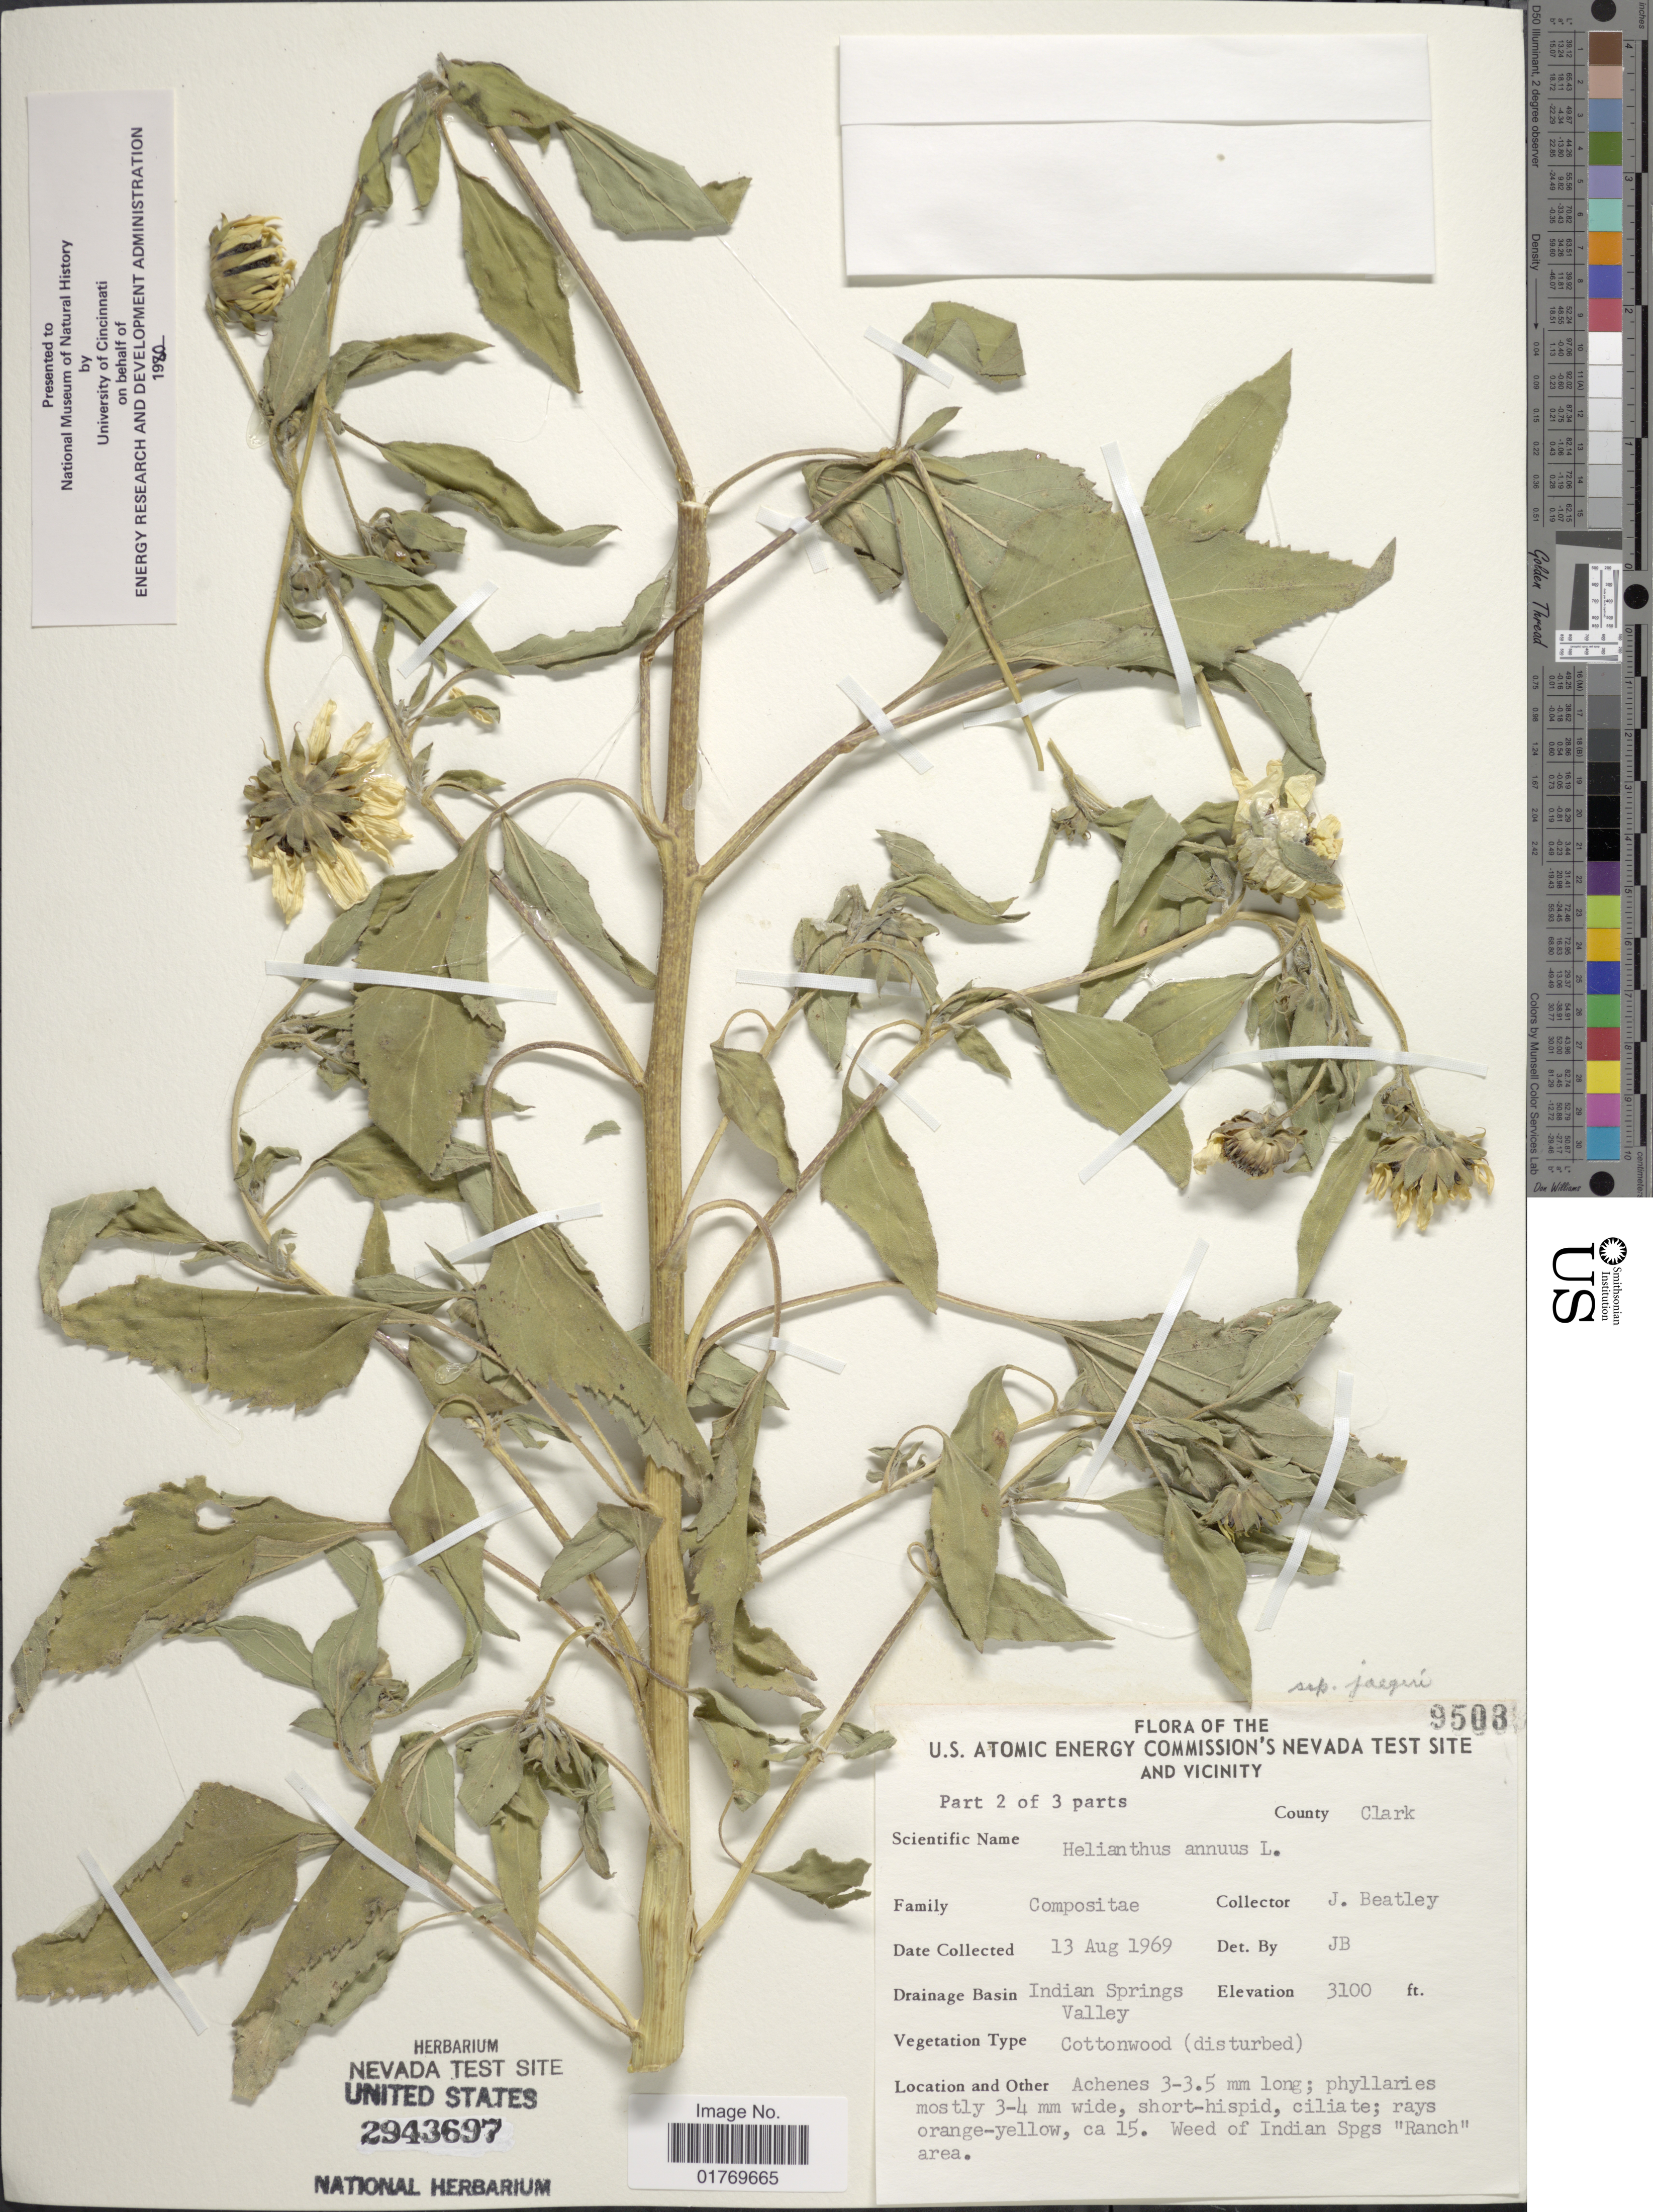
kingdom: Plantae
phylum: Tracheophyta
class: Magnoliopsida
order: Asterales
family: Asteraceae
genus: Helianthus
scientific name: Helianthus annuus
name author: L.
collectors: J. C. Beatley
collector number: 9503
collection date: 1969-08-13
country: United States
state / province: Nevada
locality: U. S. Atomic Energy Commision' s Nevada Test Site And Vicinity, County Clark, Drainage Basin Indian Springs Valley, Weed of Indian Spgs "Ranch" area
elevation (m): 945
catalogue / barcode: US 2943697